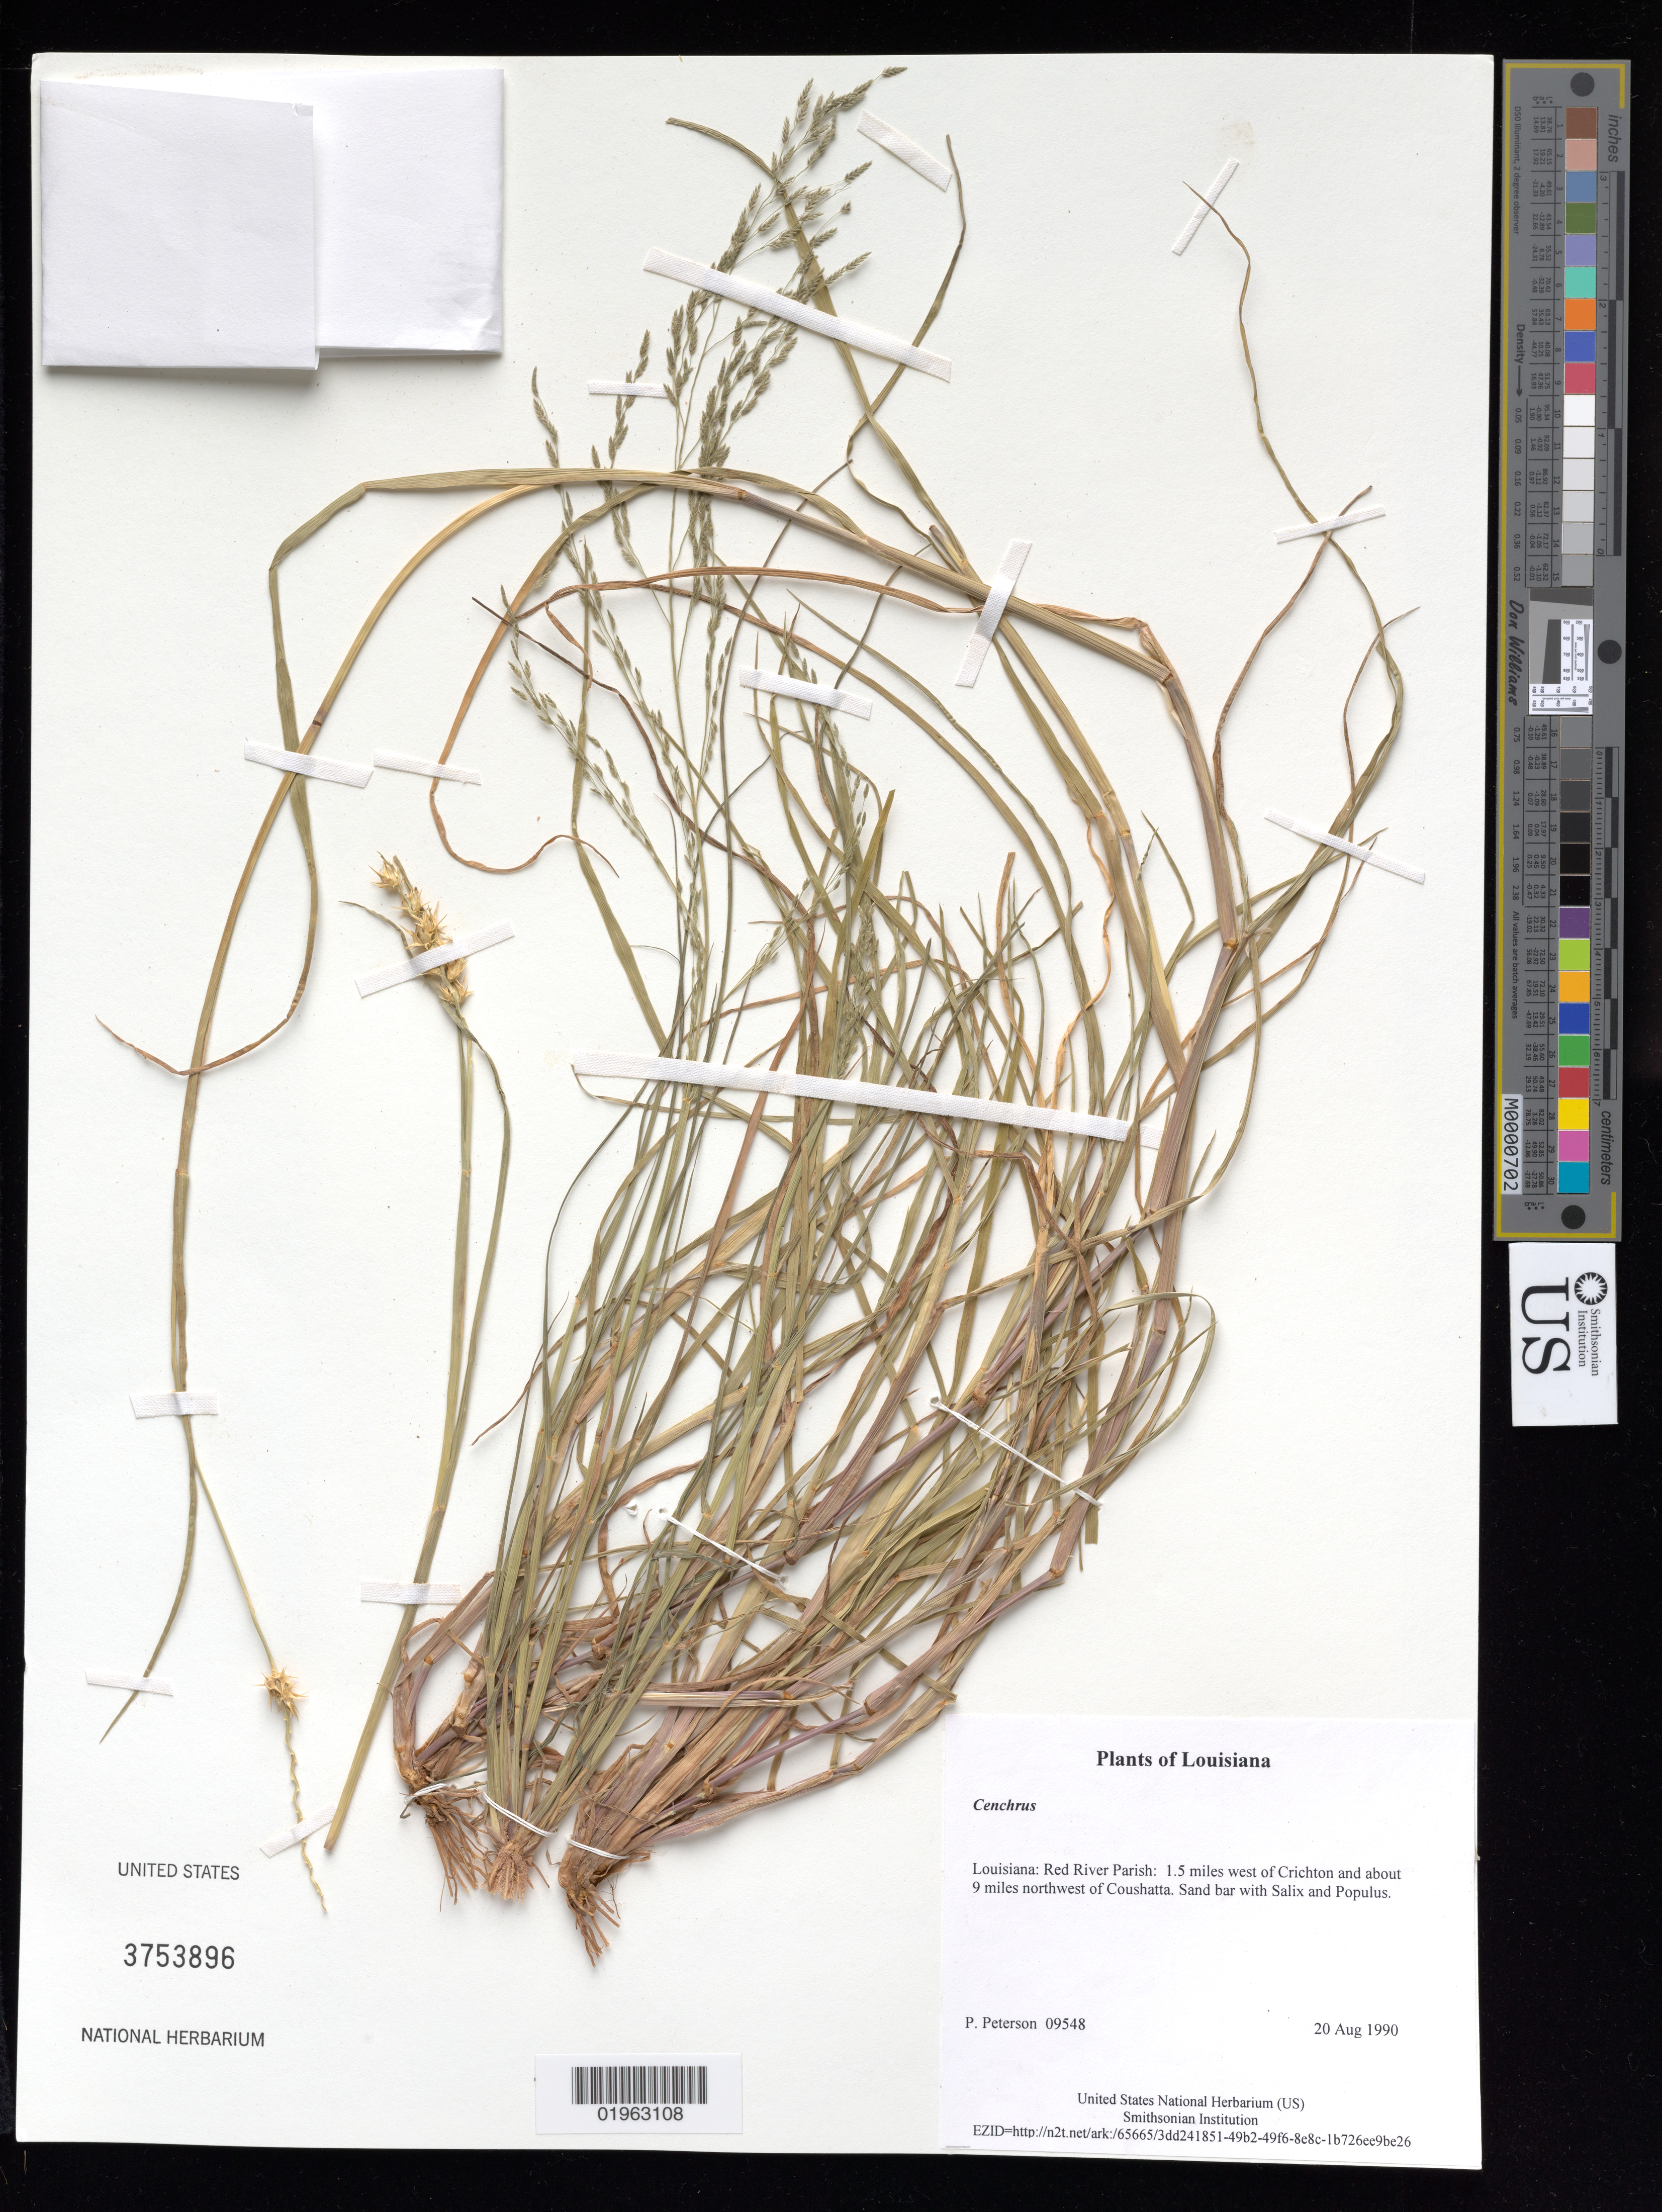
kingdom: Plantae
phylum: Tracheophyta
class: Liliopsida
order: Poales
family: Poaceae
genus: Eragrostis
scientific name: Eragrostis sp.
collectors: P. M. Peterson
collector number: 09548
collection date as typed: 20 Aug 1990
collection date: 1990-08-20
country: United States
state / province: Louisiana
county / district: Red River Parish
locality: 1.5 miles west of Crichton and about 9 miles northwest of Coushatta.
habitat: Sand bar with Salix and Populus.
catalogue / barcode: US 3753896